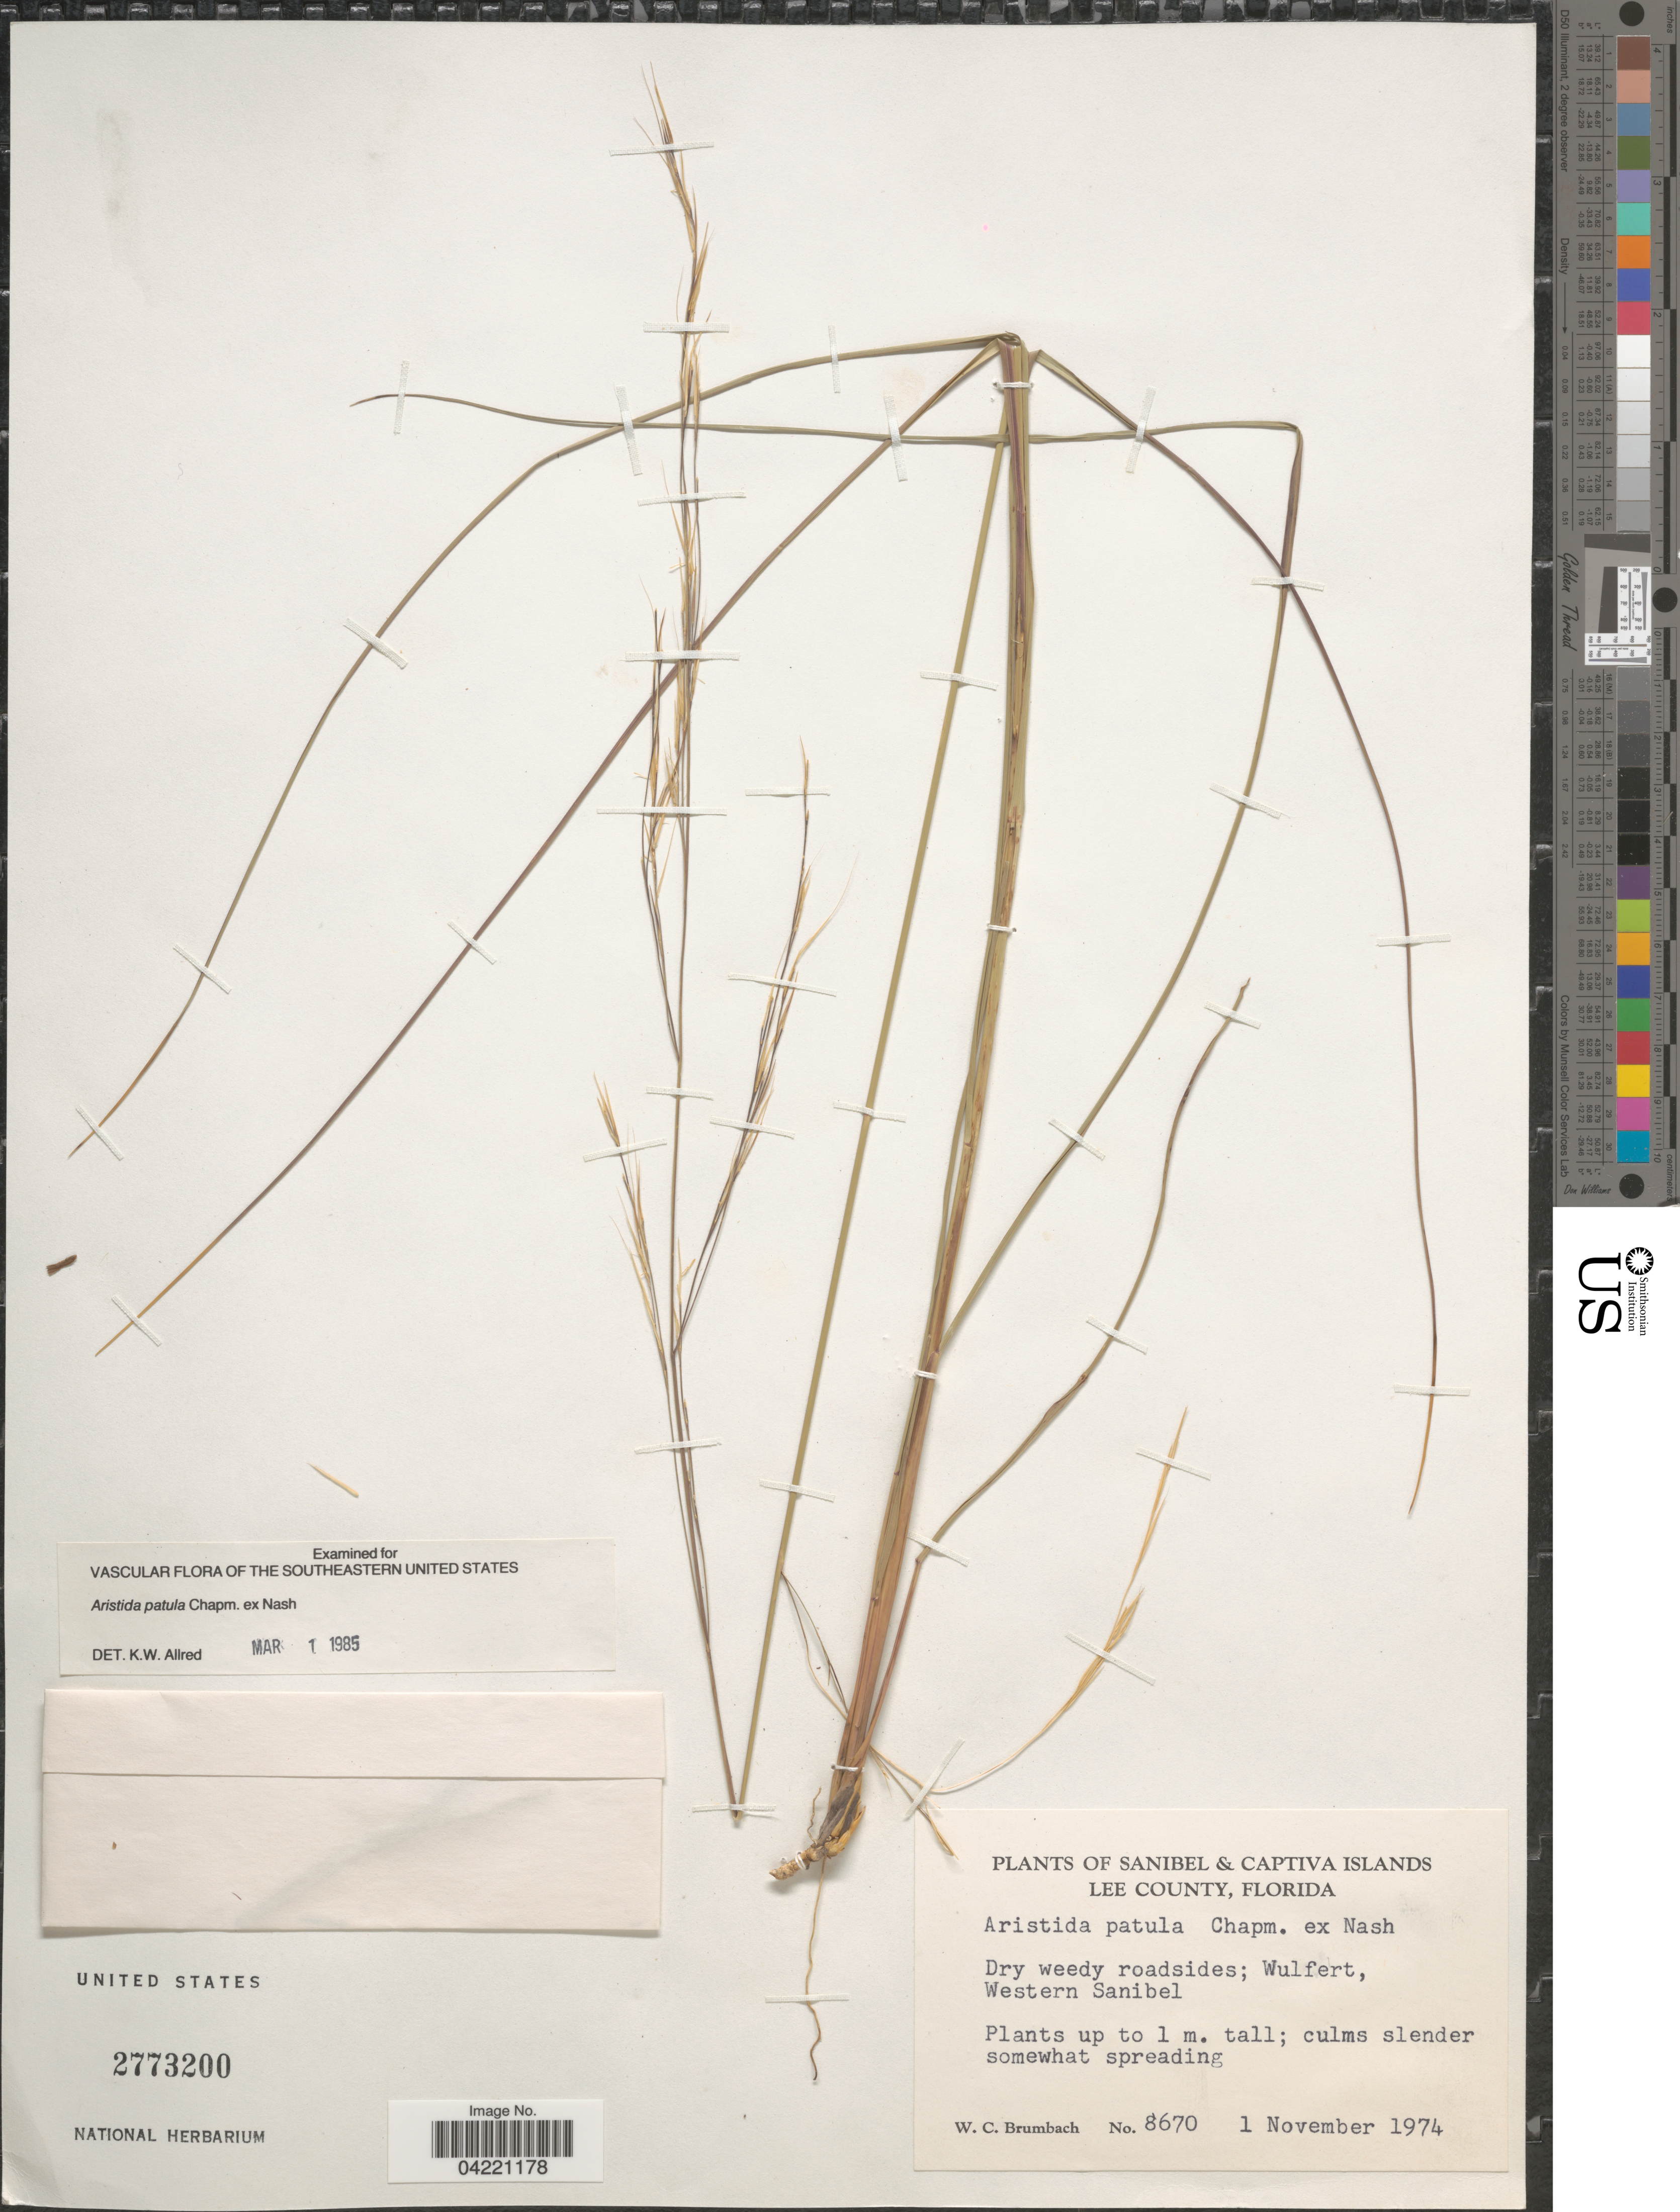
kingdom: Plantae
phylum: Tracheophyta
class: Liliopsida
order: Poales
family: Poaceae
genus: Aristida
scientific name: Aristida patula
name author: Chapm. ex Nash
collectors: W. C. Brumbach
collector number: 8670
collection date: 1974-11-01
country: United States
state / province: Florida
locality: Sanibel Island. Lee County. Dry weedy roadsides; Wulfert, Western Sanibel.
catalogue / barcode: US 2773200